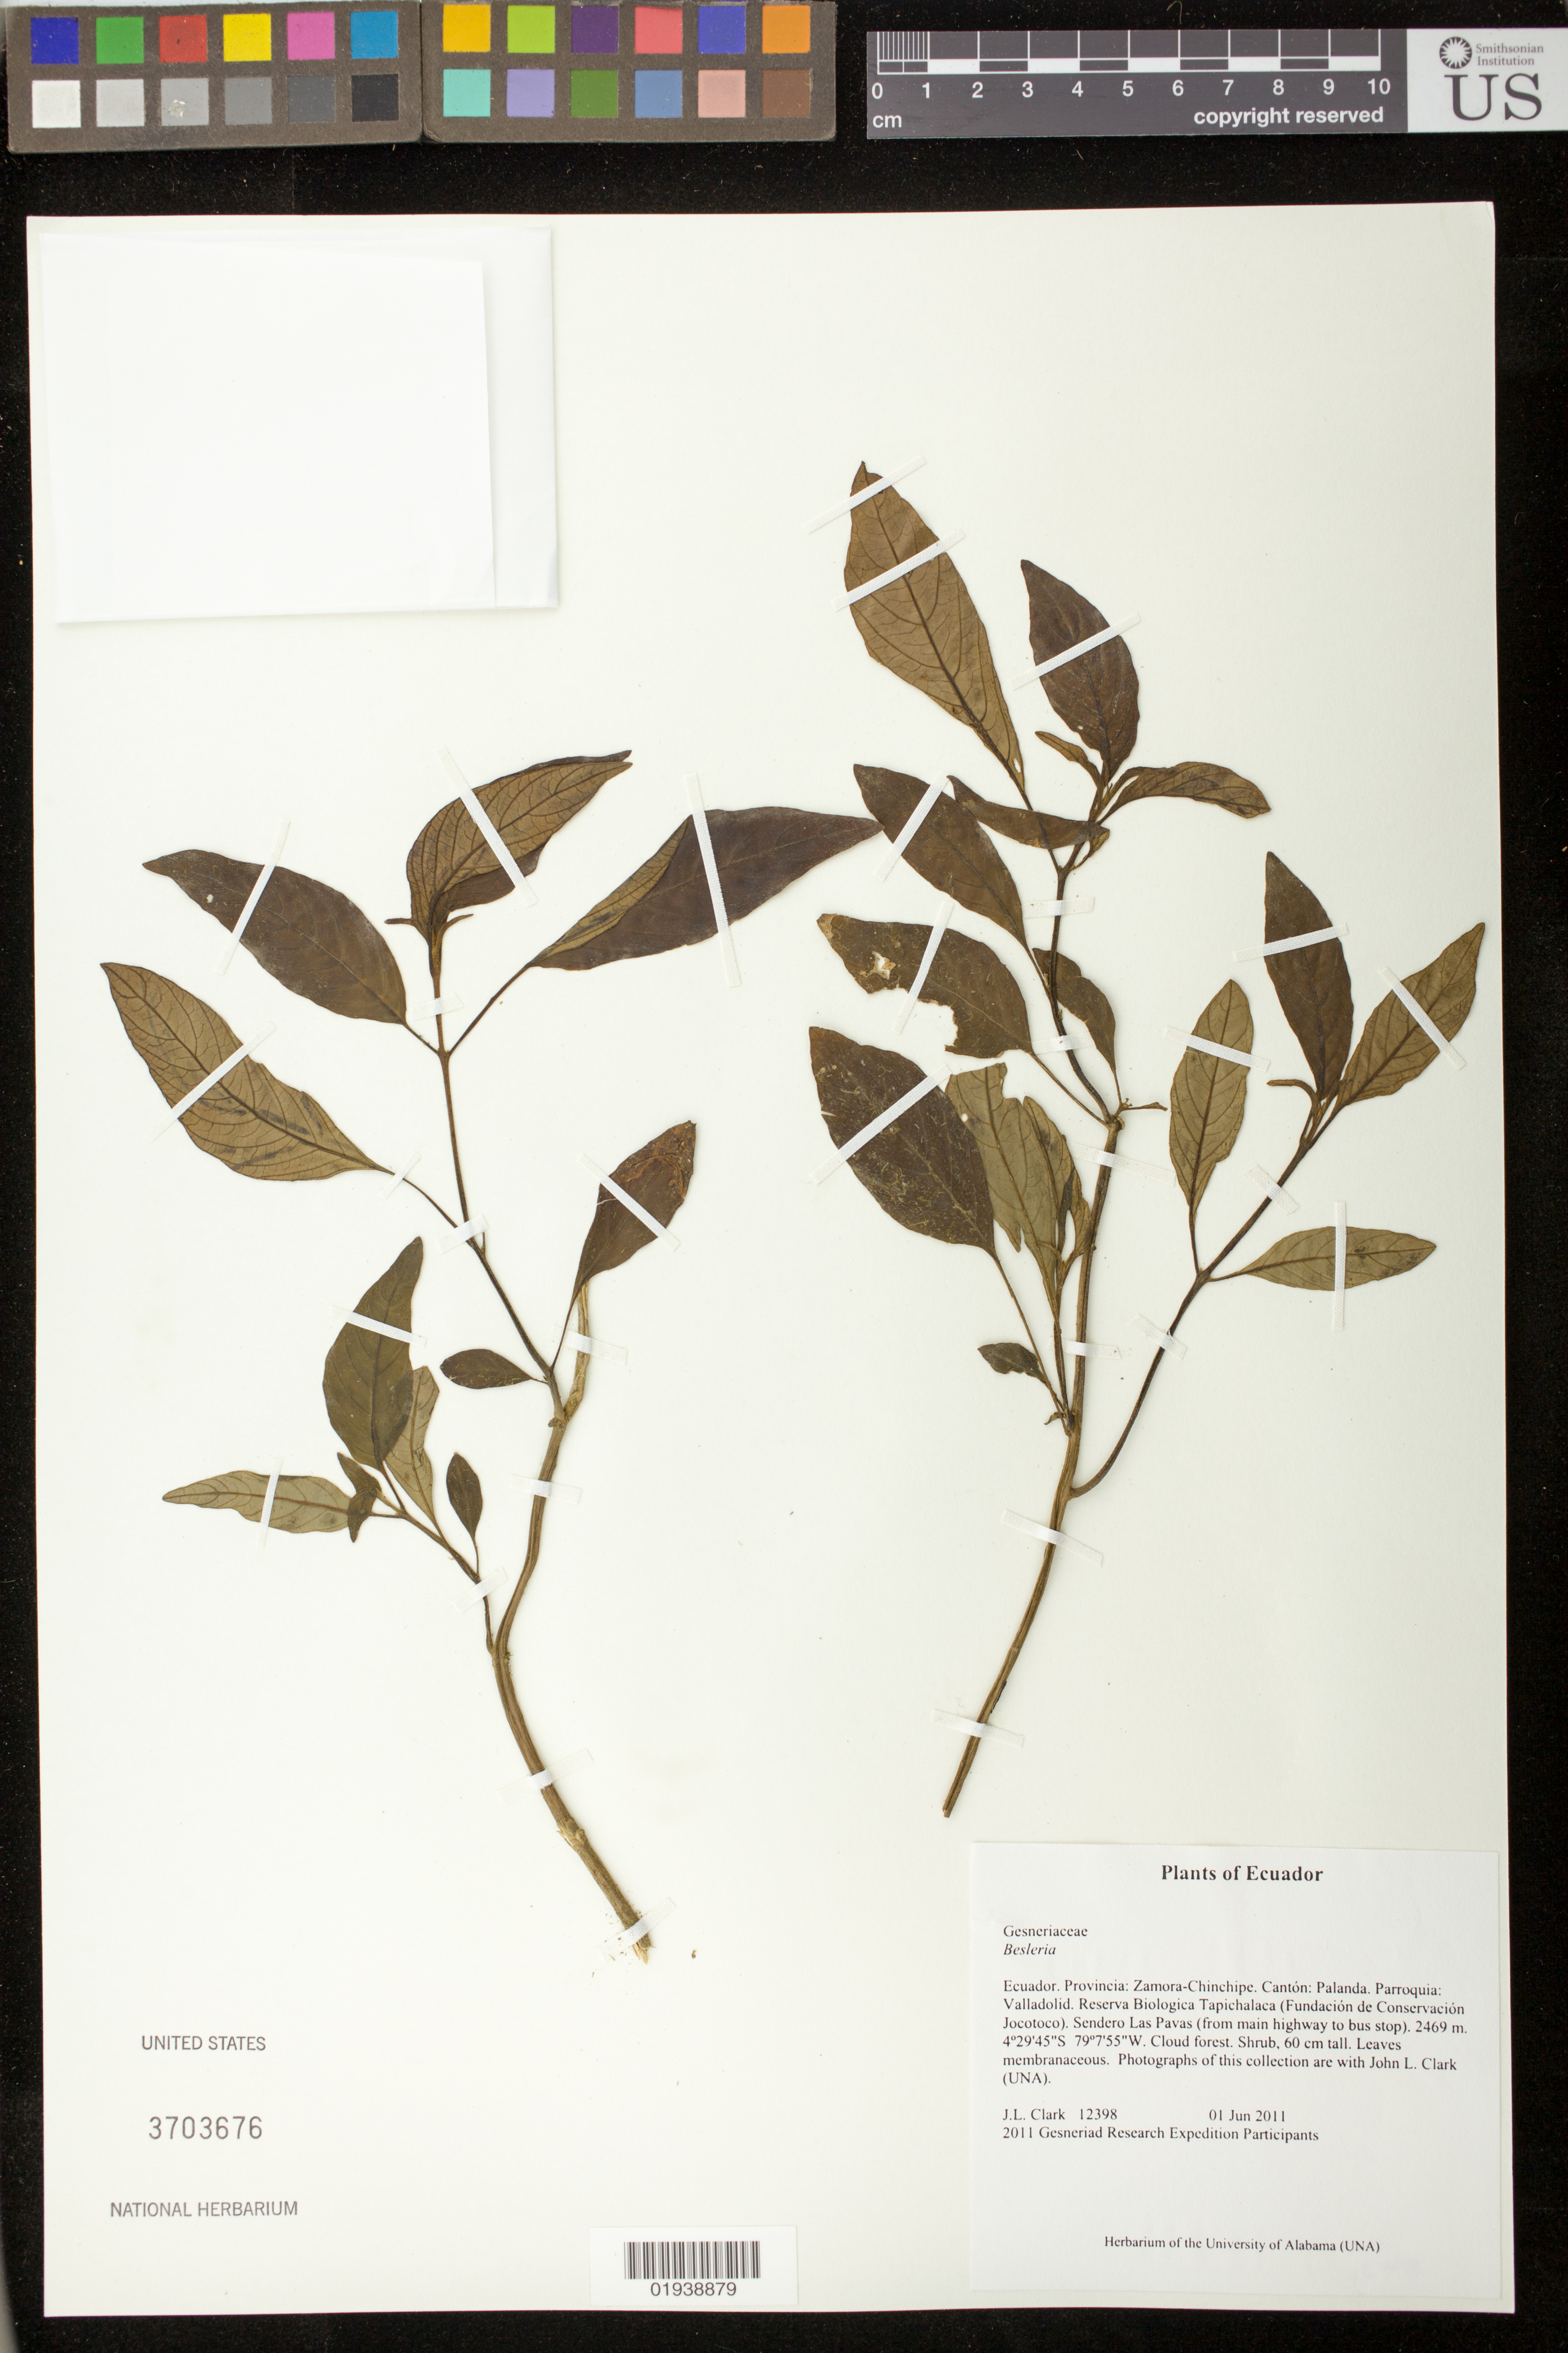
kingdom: Plantae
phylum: Tracheophyta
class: Magnoliopsida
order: Lamiales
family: Gesneriaceae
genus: Besleria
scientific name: Besleria sp.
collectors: J. L. Clark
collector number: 12398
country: Ecuador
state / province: Zamora-Chinchipe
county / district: Canton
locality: Palanda, Parroquia, Valladolid Reserva Biologica Tapichalaca, Fundacion de Conservacipon Jocotoco, Sendero Las Pavas, from main highway to bus stop.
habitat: Cloud forest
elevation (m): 2469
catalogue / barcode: US 3703676